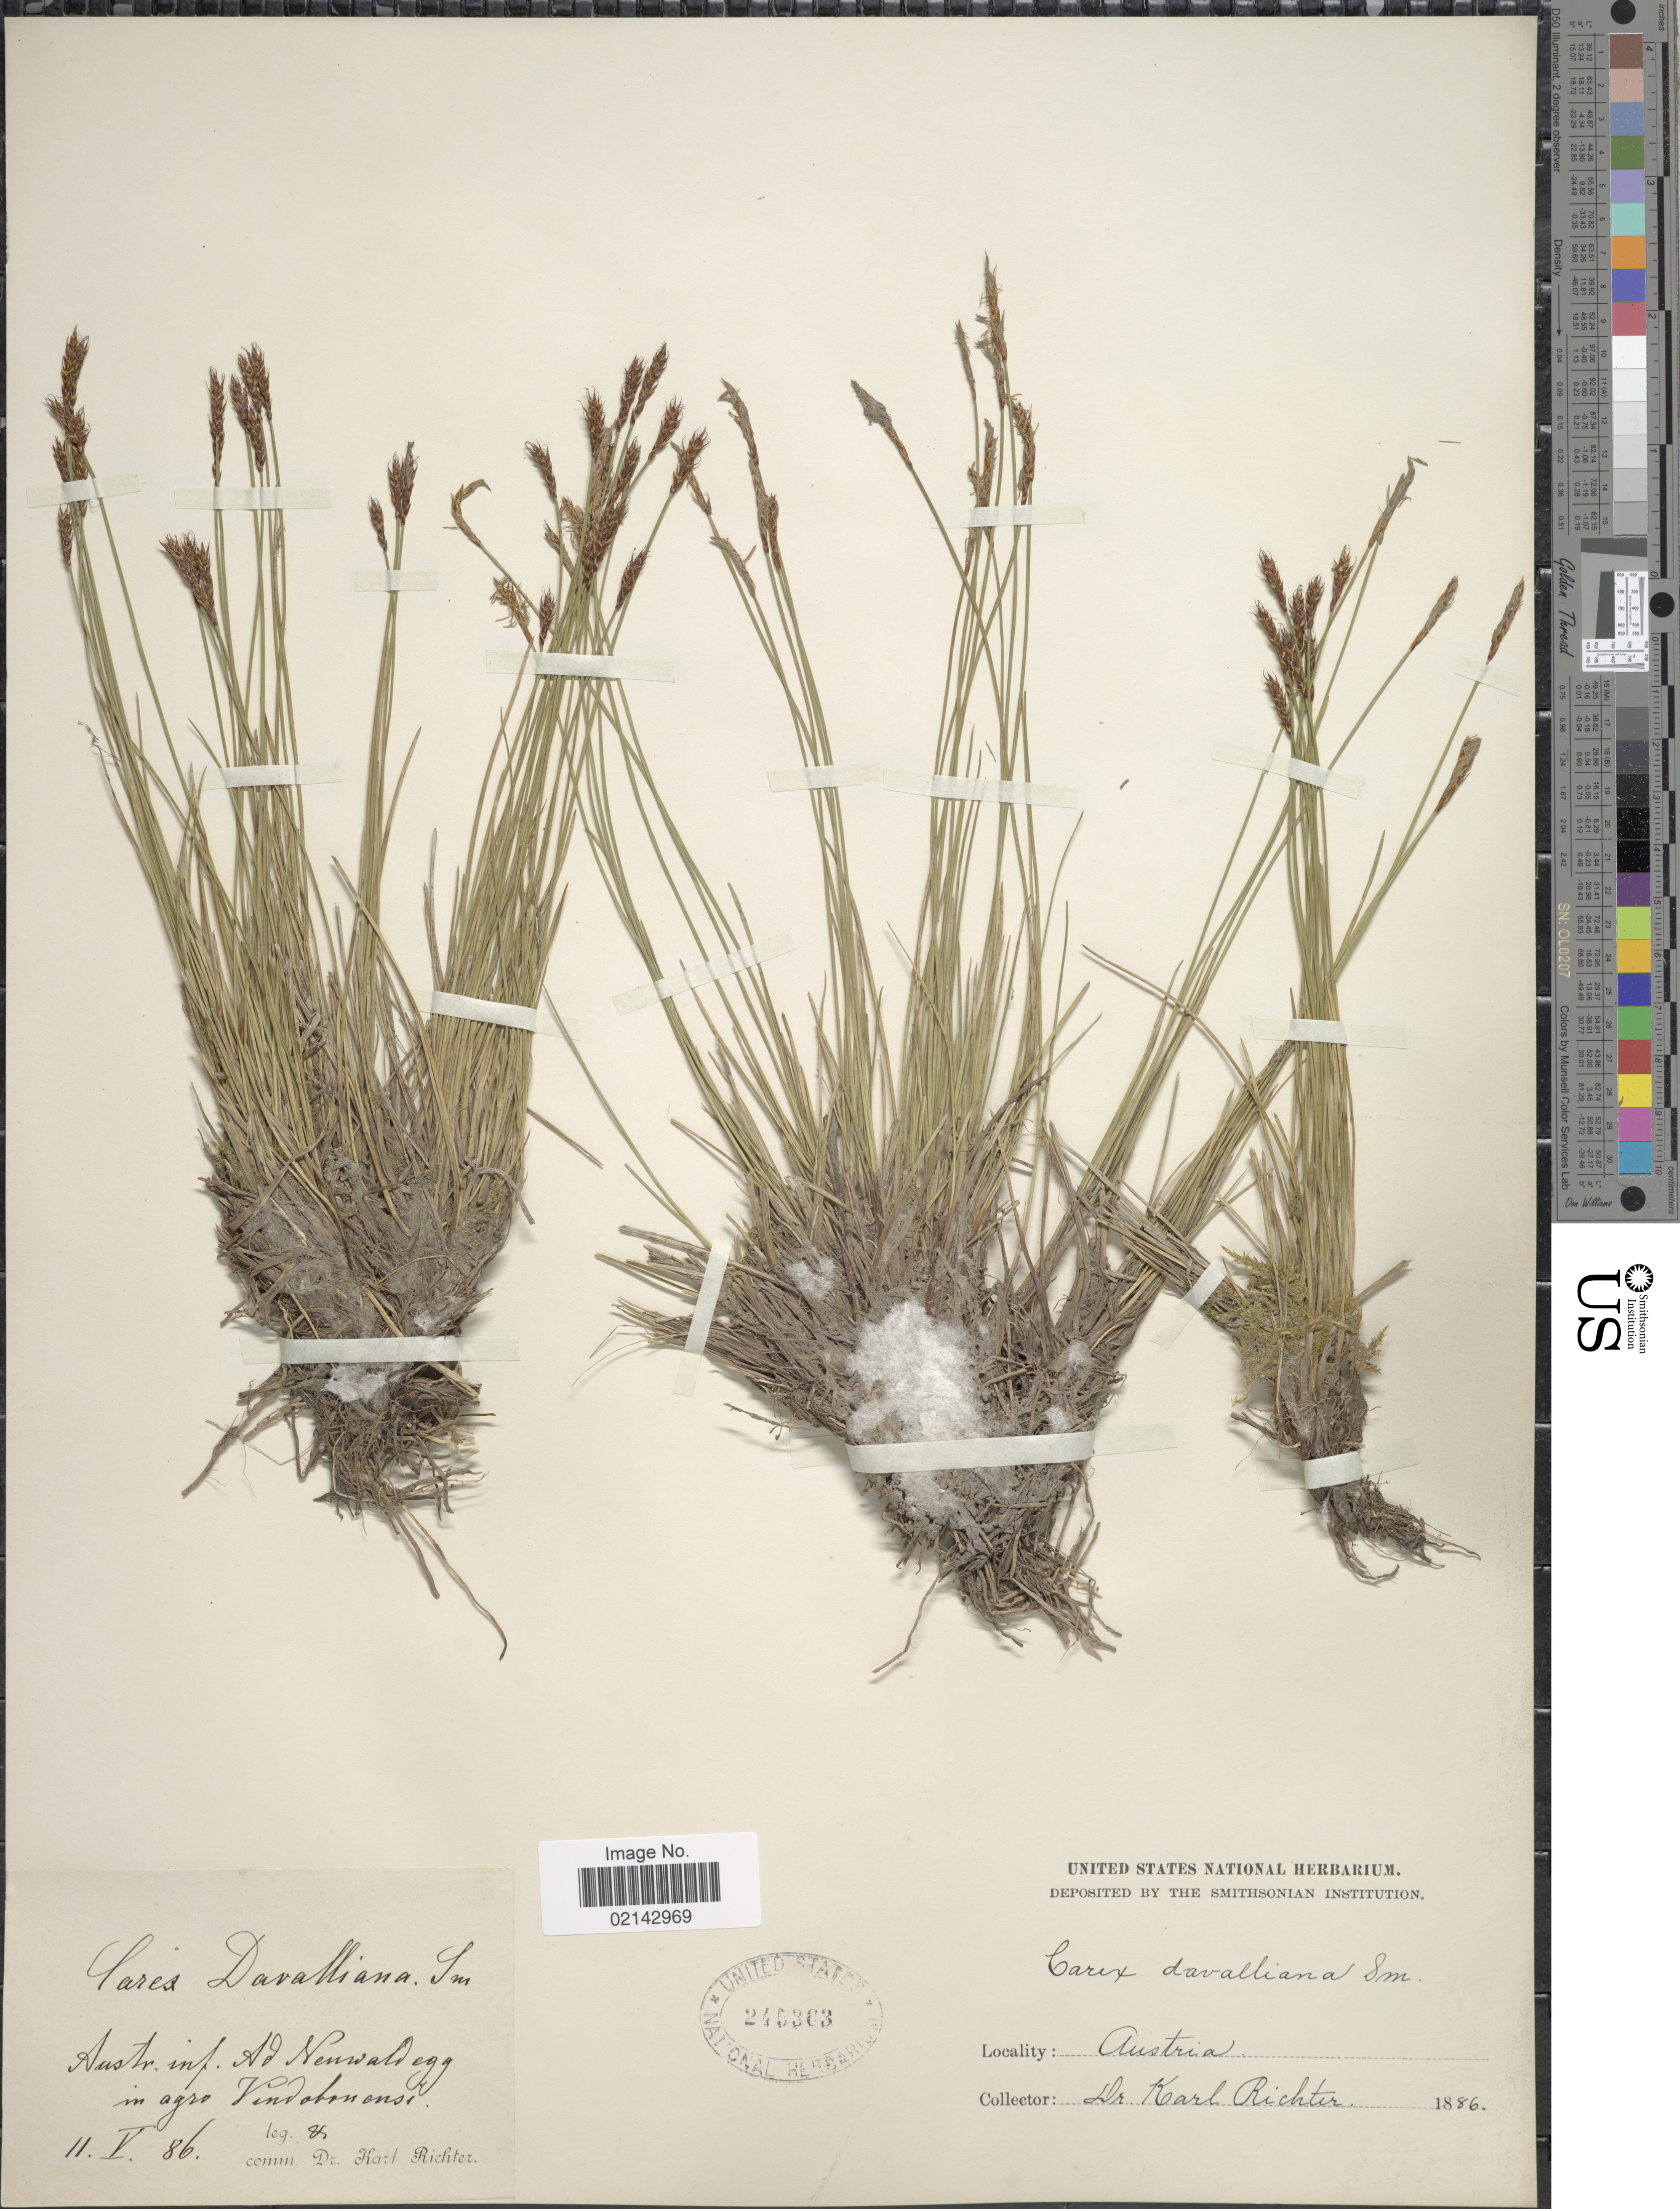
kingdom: Plantae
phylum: Tracheophyta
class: Liliopsida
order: Poales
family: Cyperaceae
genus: Carex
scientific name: Carex davalliana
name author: Sm.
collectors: K. Richter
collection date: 1886-05-11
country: Austria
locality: Austr. inf. Ad Neuwald egg in agro Vindabonensi. [interpreted]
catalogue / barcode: US 245363